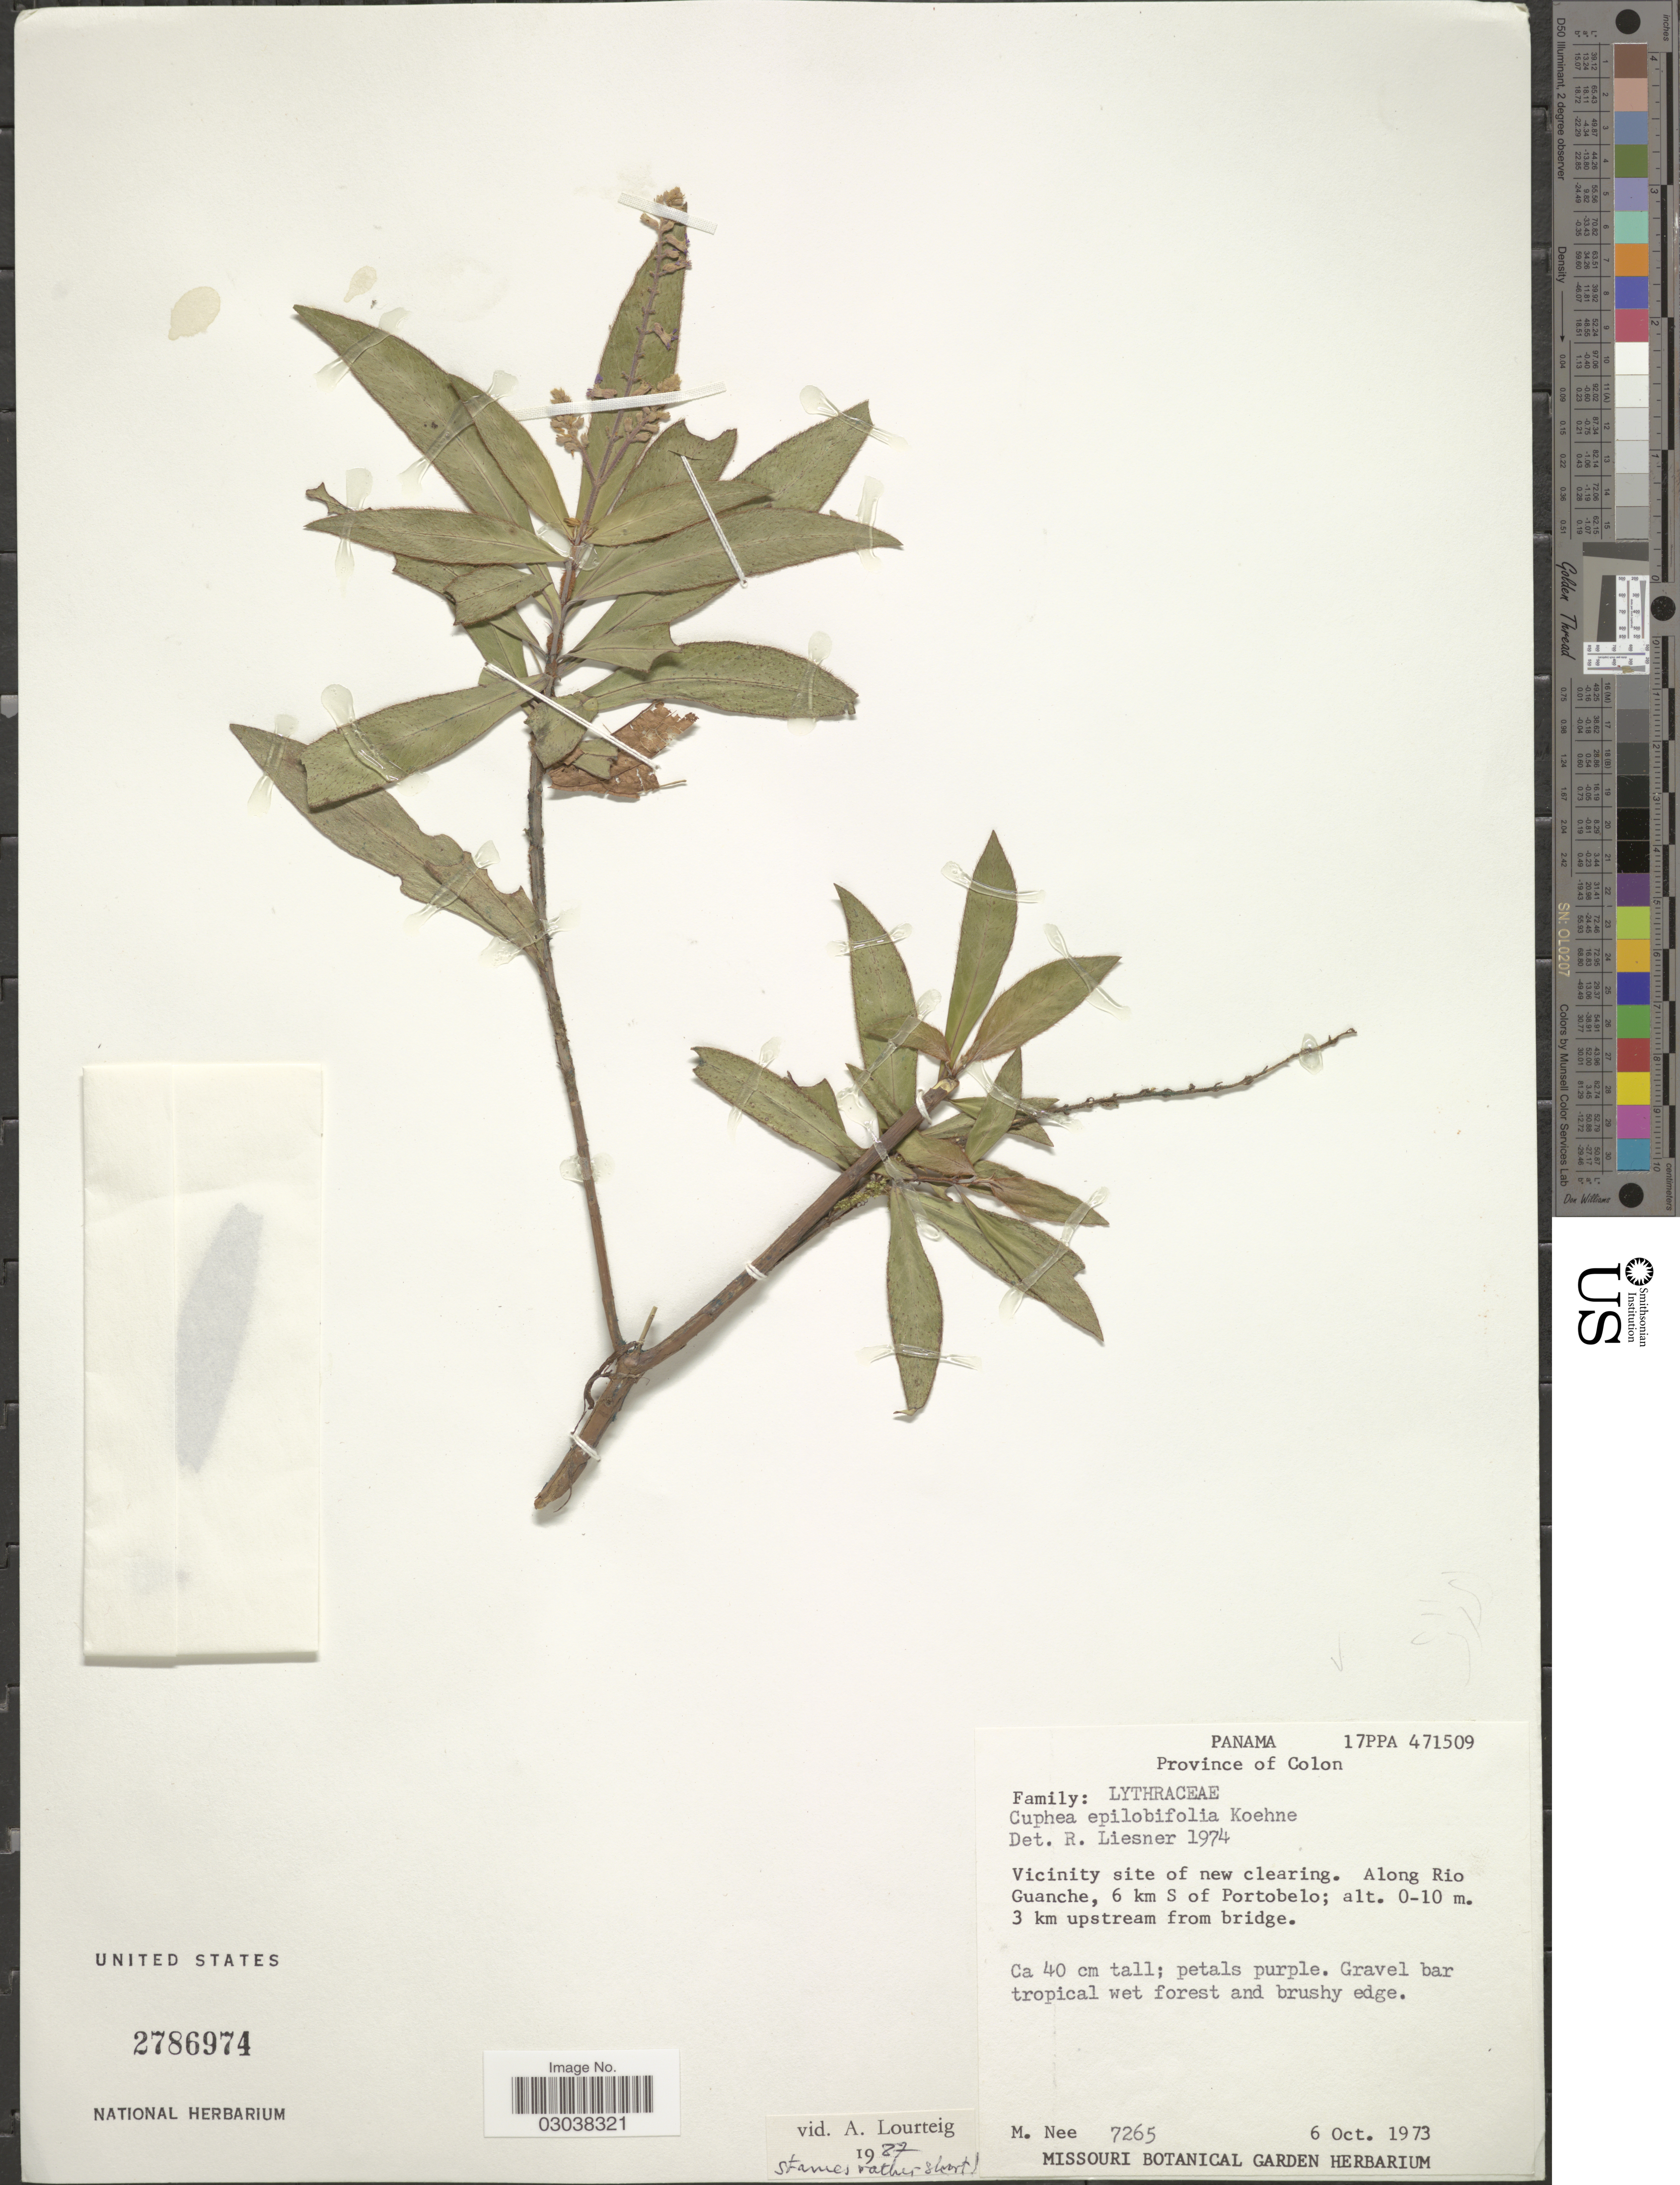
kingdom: Plantae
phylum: Tracheophyta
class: Magnoliopsida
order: Myrtales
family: Lythraceae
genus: Cuphea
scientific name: Cuphea epilobiifolia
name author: Koehne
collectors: M. Nee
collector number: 7265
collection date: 1973-10-06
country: Panama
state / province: Colón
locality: Vicinity site of new clearing. Along Rio Guanche, 6 km S of Portobelo. 3 km upstream from bridge.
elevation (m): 0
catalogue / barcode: US 2786974